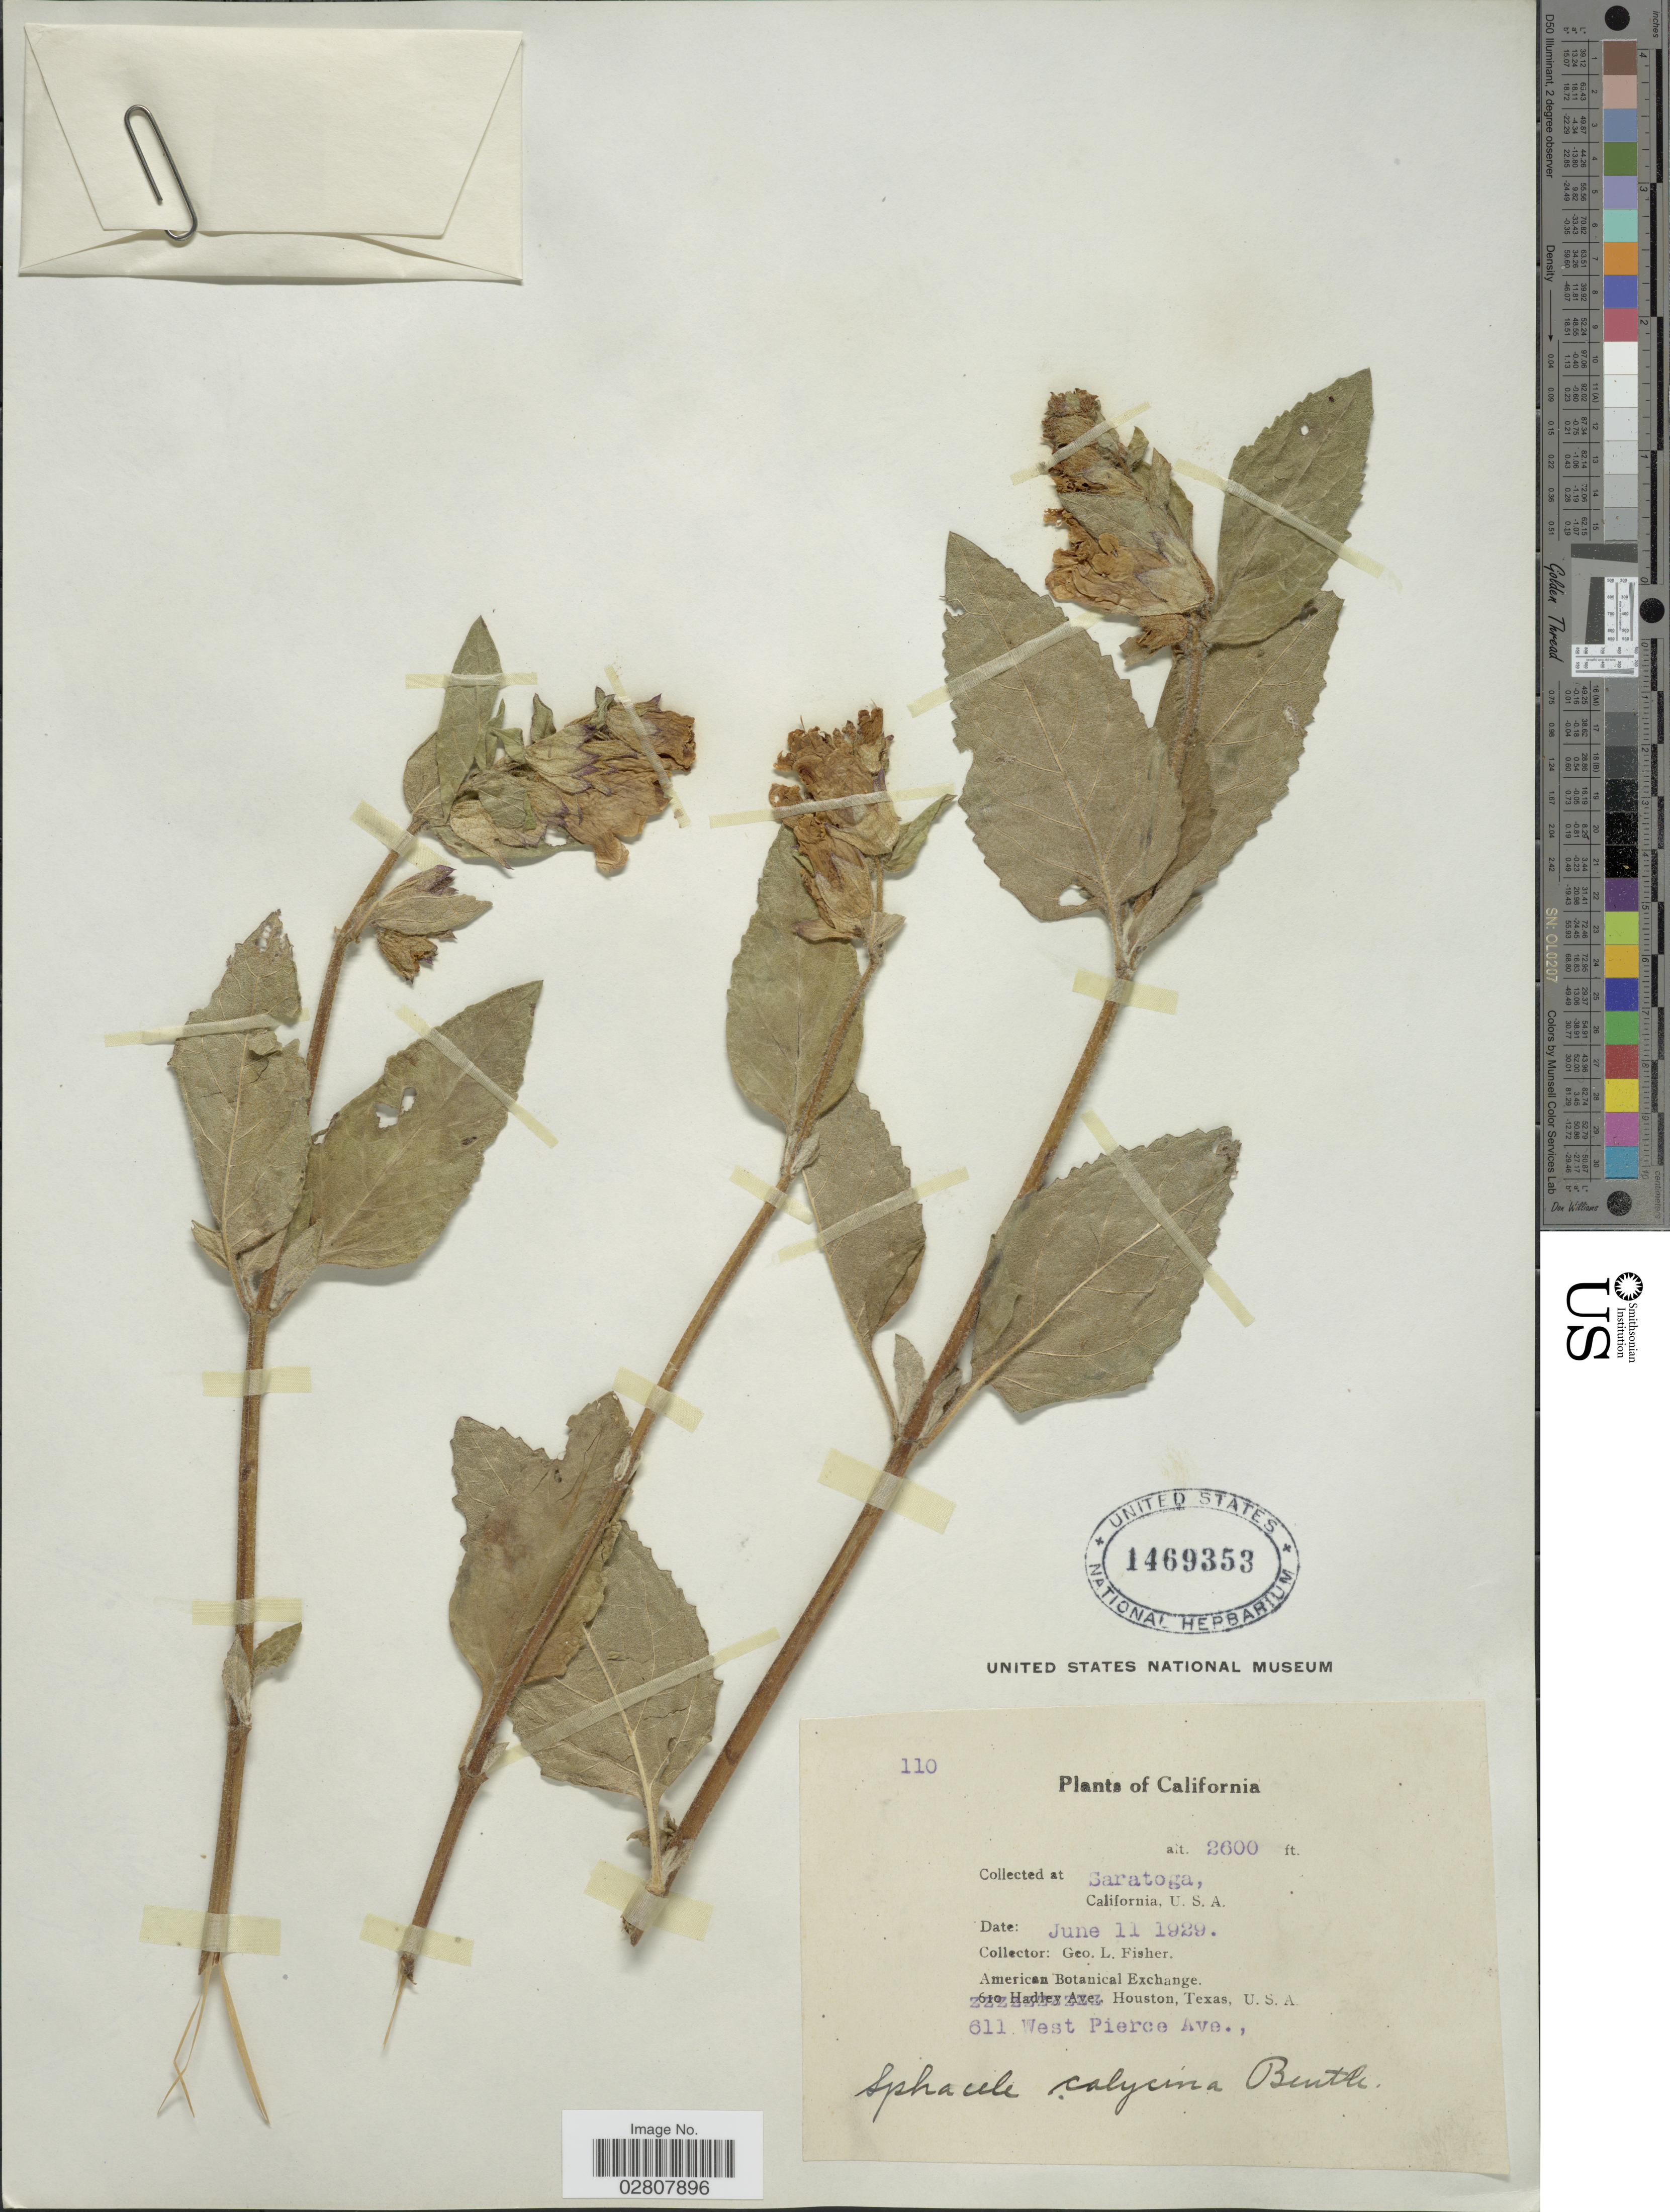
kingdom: Plantae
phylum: Tracheophyta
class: Magnoliopsida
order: Lamiales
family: Lamiaceae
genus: Lepechinia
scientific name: Lepechinia calycina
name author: (Benth.) Epling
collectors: G. L. Fisher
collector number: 110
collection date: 1929-06-11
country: United States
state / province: California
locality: Saratoga.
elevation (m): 792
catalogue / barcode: US 1469353